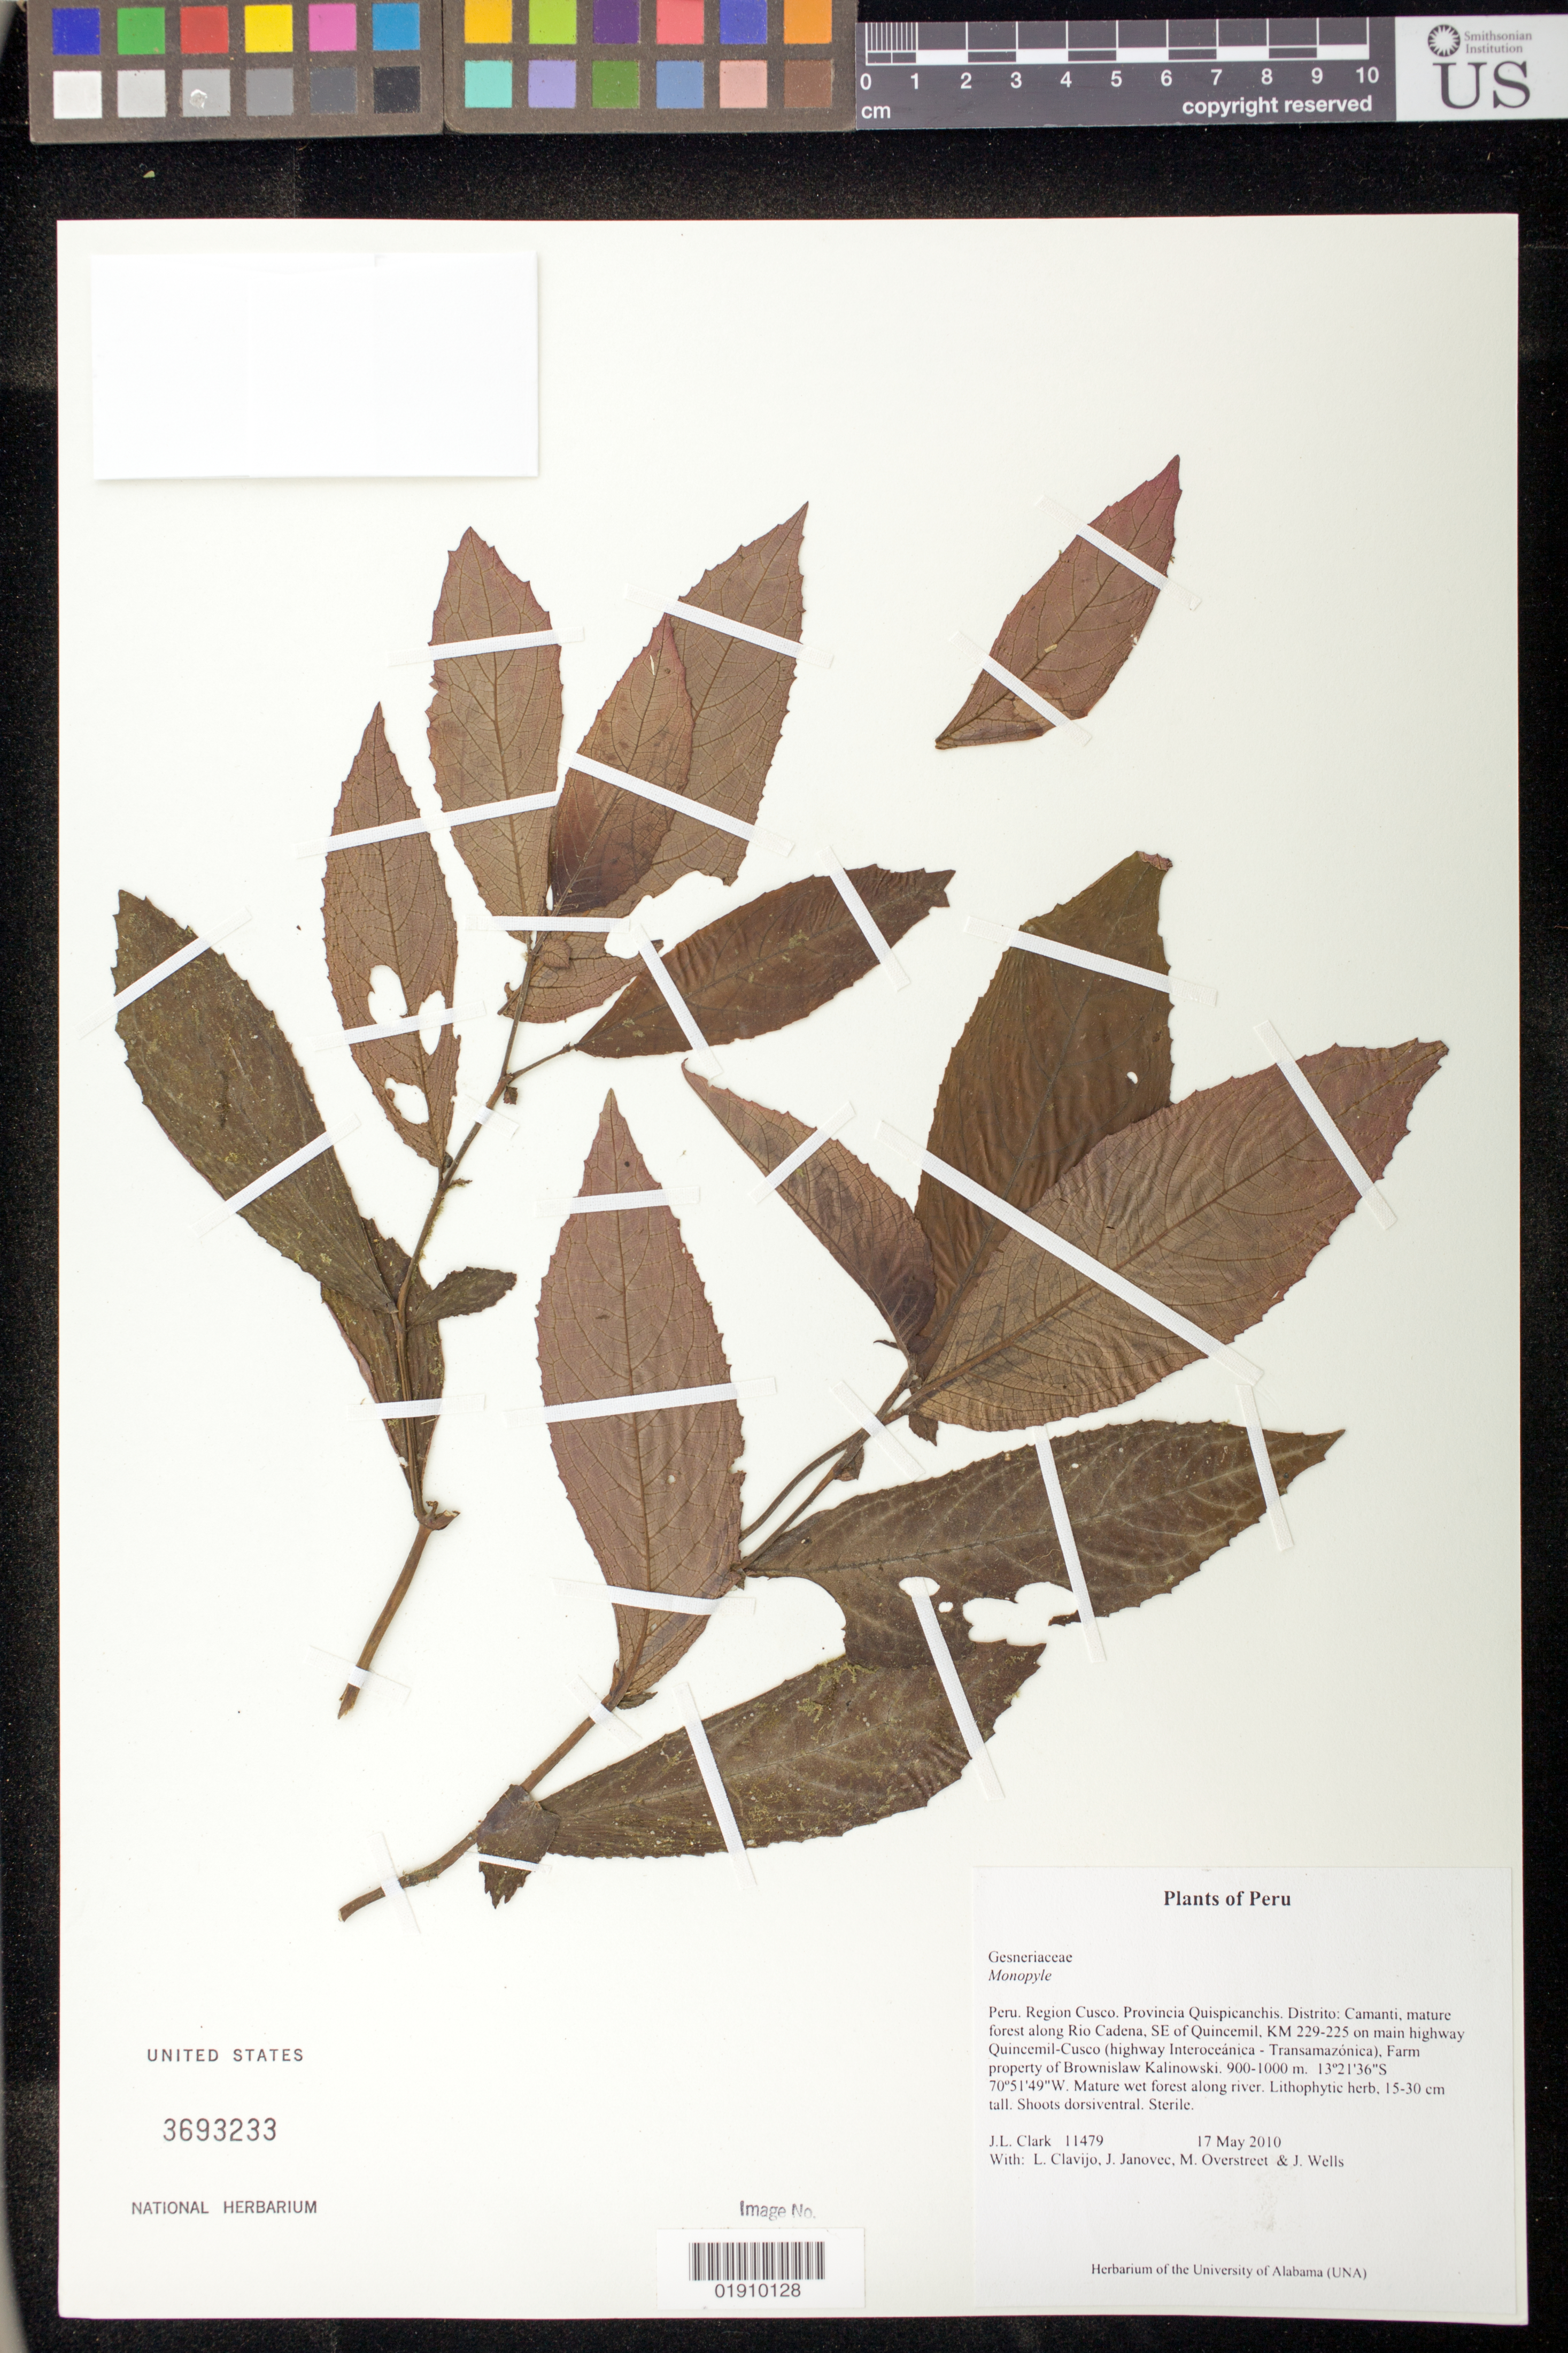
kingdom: Plantae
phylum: Tracheophyta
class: Magnoliopsida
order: Lamiales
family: Gesneriaceae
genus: Monopyle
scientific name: Monopyle sp.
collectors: J. L. Clark, L. Clavijo, J. Janovec, M. Overstreet & J. Wells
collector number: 11479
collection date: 2010-05-17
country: Peru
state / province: Cusco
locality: Provincia Quispicanchis. Distrito: Camanti, mature forest along Rio Cadena, SE of Quincemil, KM 229-225 on main highway Quincemil-Cusco (highway Interoceánica - Transamazónica). Farm property of Brownislaw Kalinowski.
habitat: Mature wet forest along river.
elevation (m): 900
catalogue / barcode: US 3693233